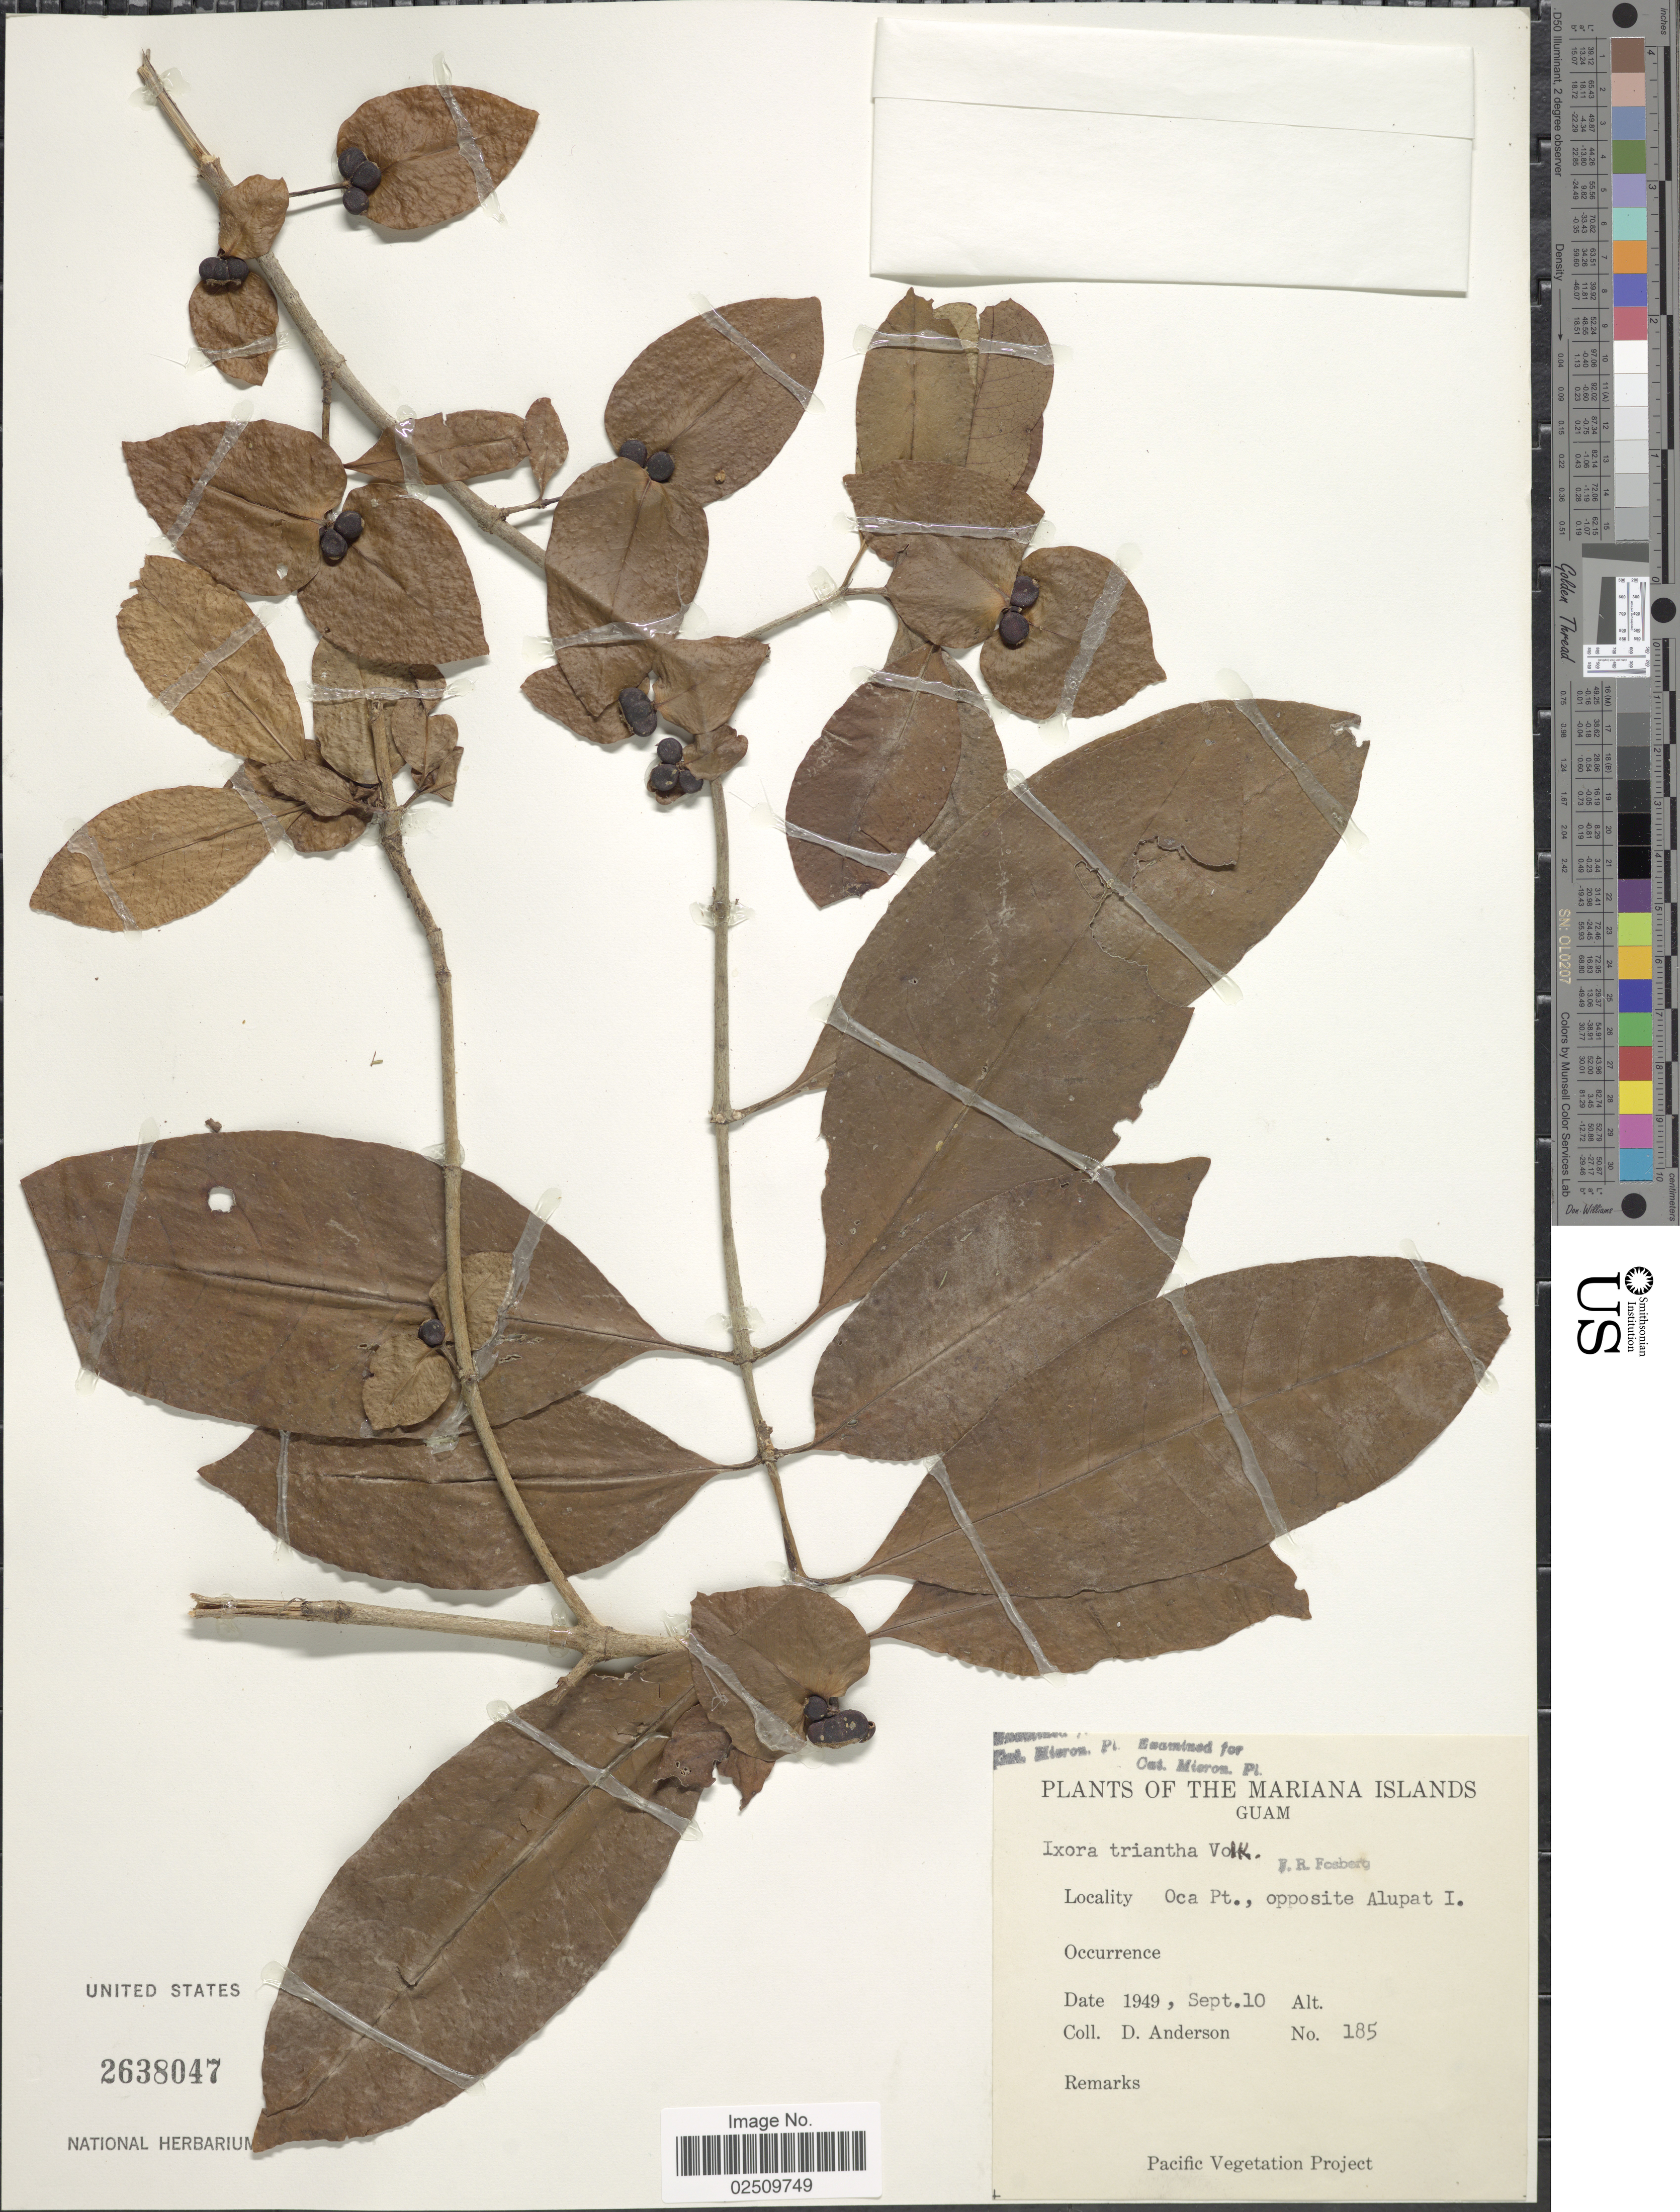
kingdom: Plantae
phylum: Tracheophyta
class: Magnoliopsida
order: Gentianales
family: Rubiaceae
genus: Ixora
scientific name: Ixora triantha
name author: Volkens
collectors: D. Anderson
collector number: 185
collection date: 1949-09-10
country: Guam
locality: The Mariana Islands, Oca Pt. opposite Alupat I.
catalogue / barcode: US 2638047